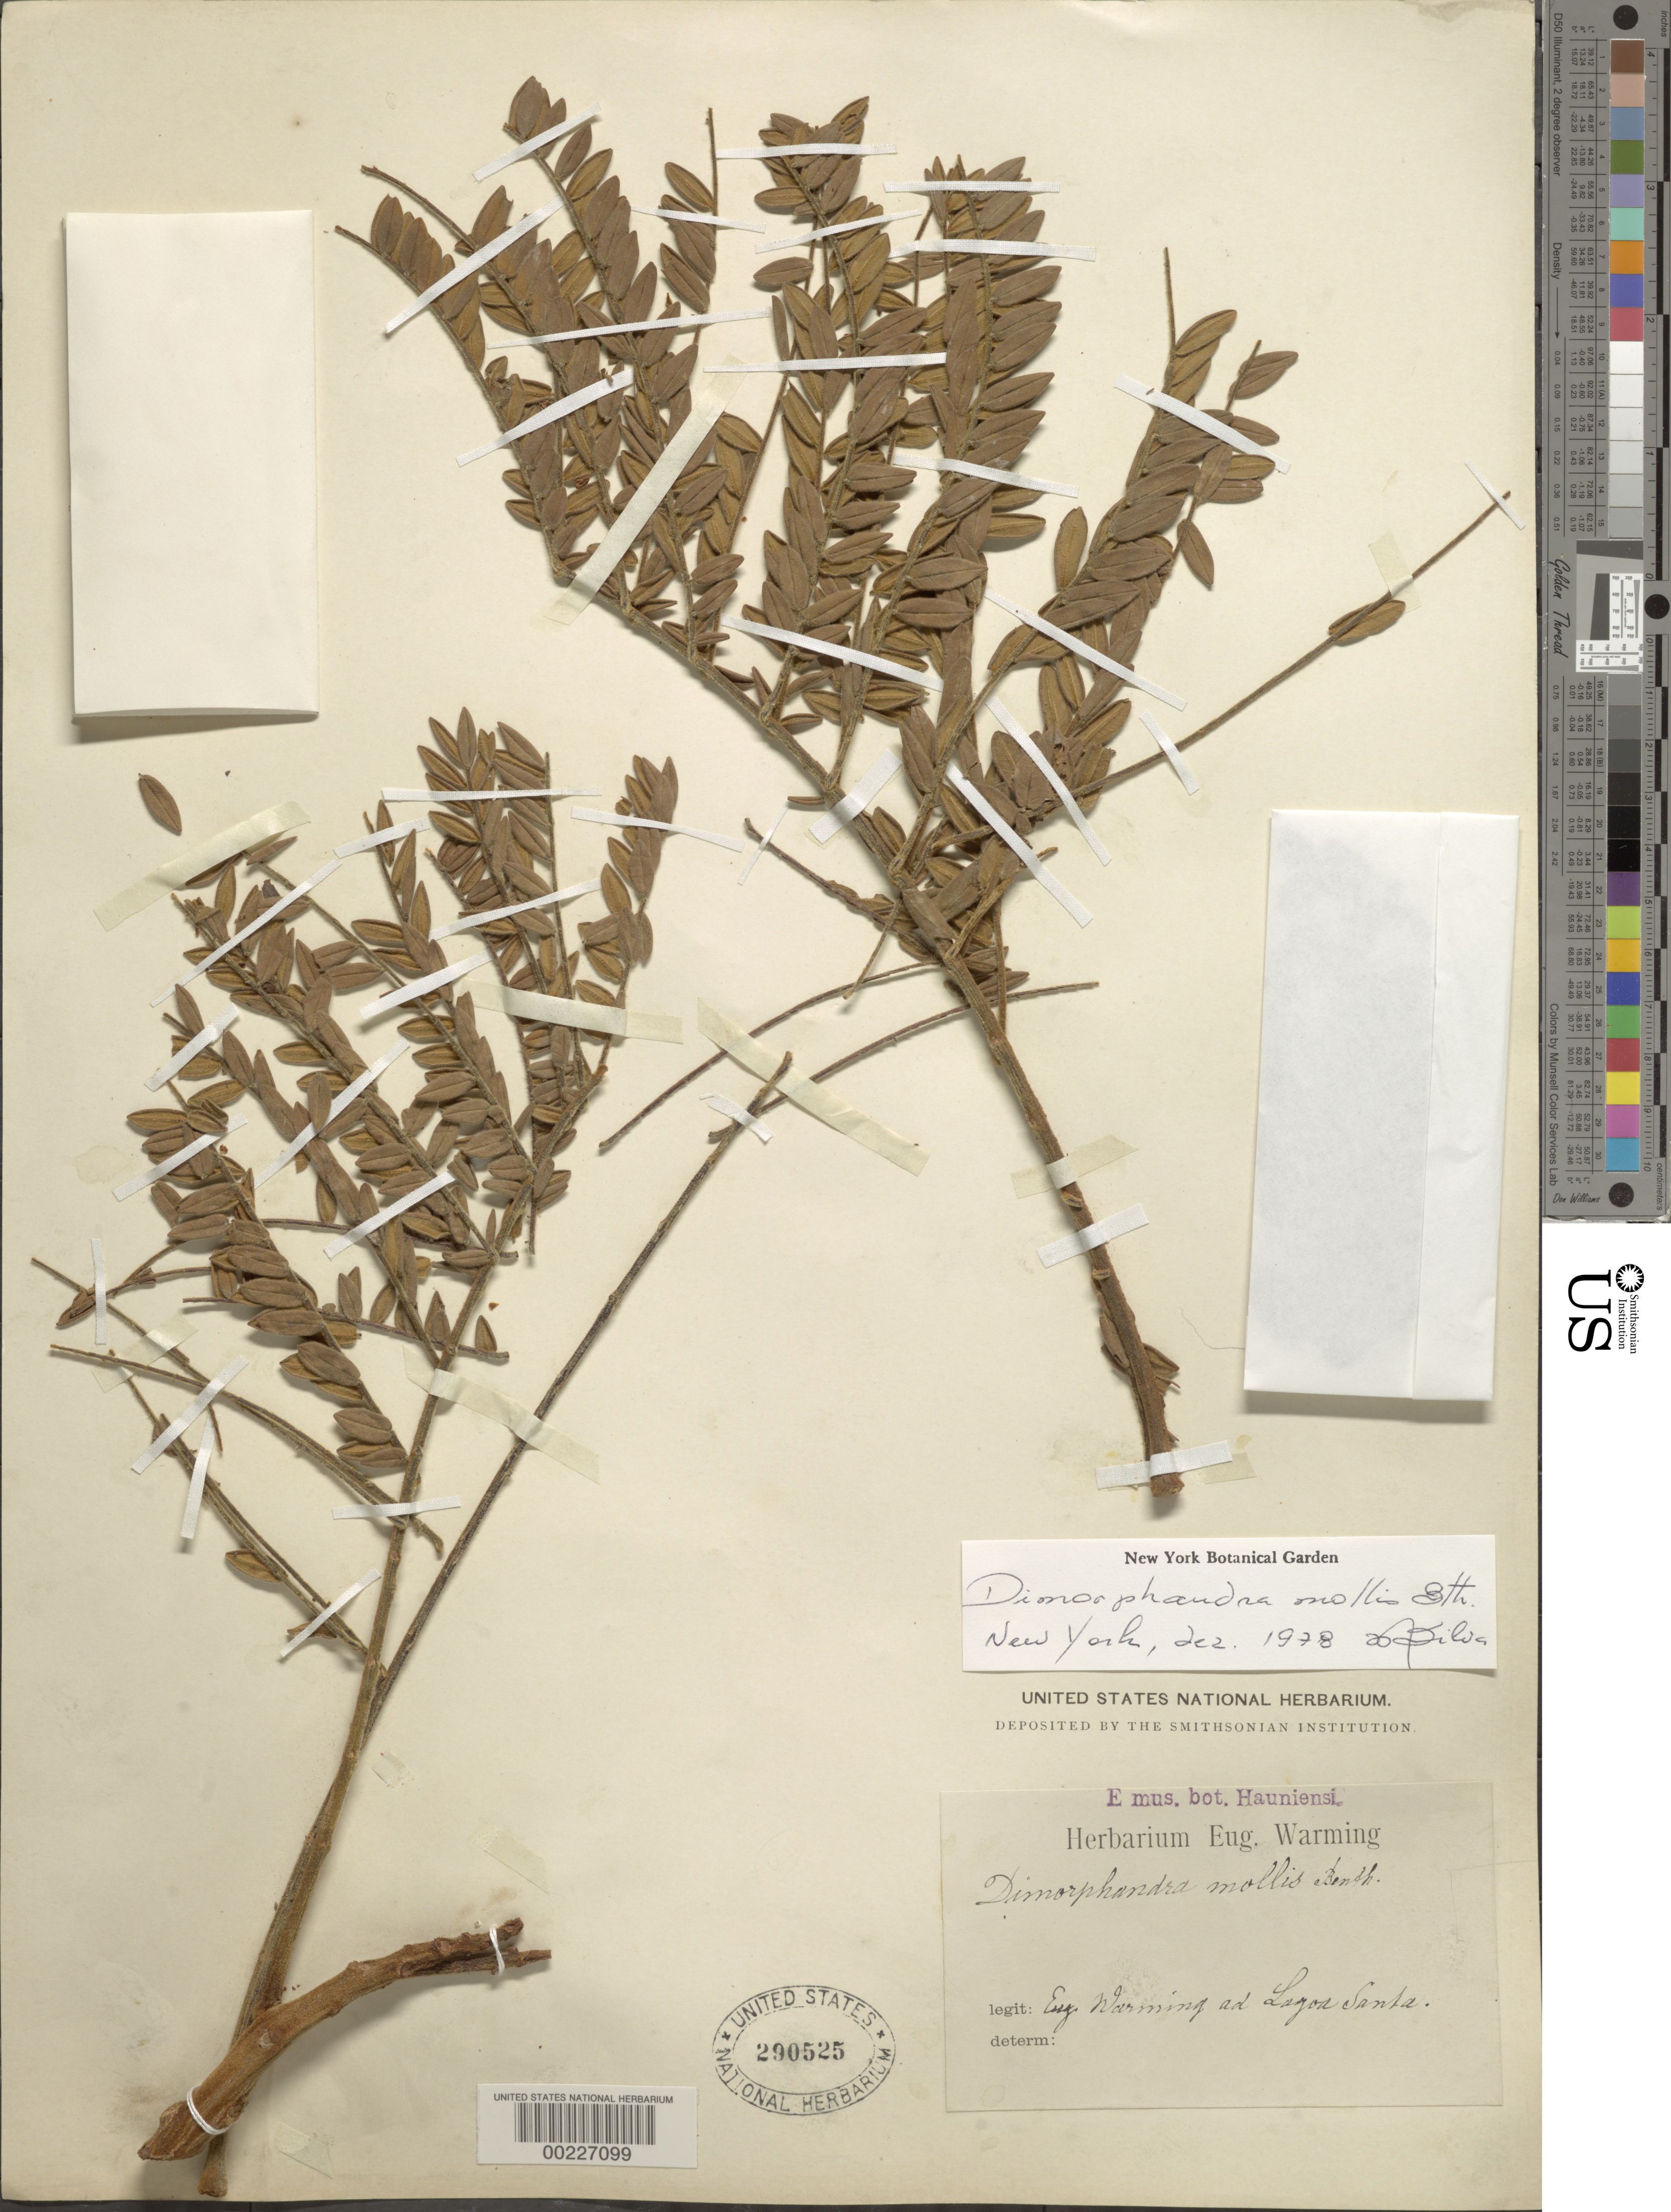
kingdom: Plantae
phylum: Tracheophyta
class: Magnoliopsida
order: Fabales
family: Fabaceae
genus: Dimorphandra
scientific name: Dimorphandra mollis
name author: Benth.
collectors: W. Weingart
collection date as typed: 09 Apr 1914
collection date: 1914-04-09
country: Germany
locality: Gorgenthal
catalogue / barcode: US 290525